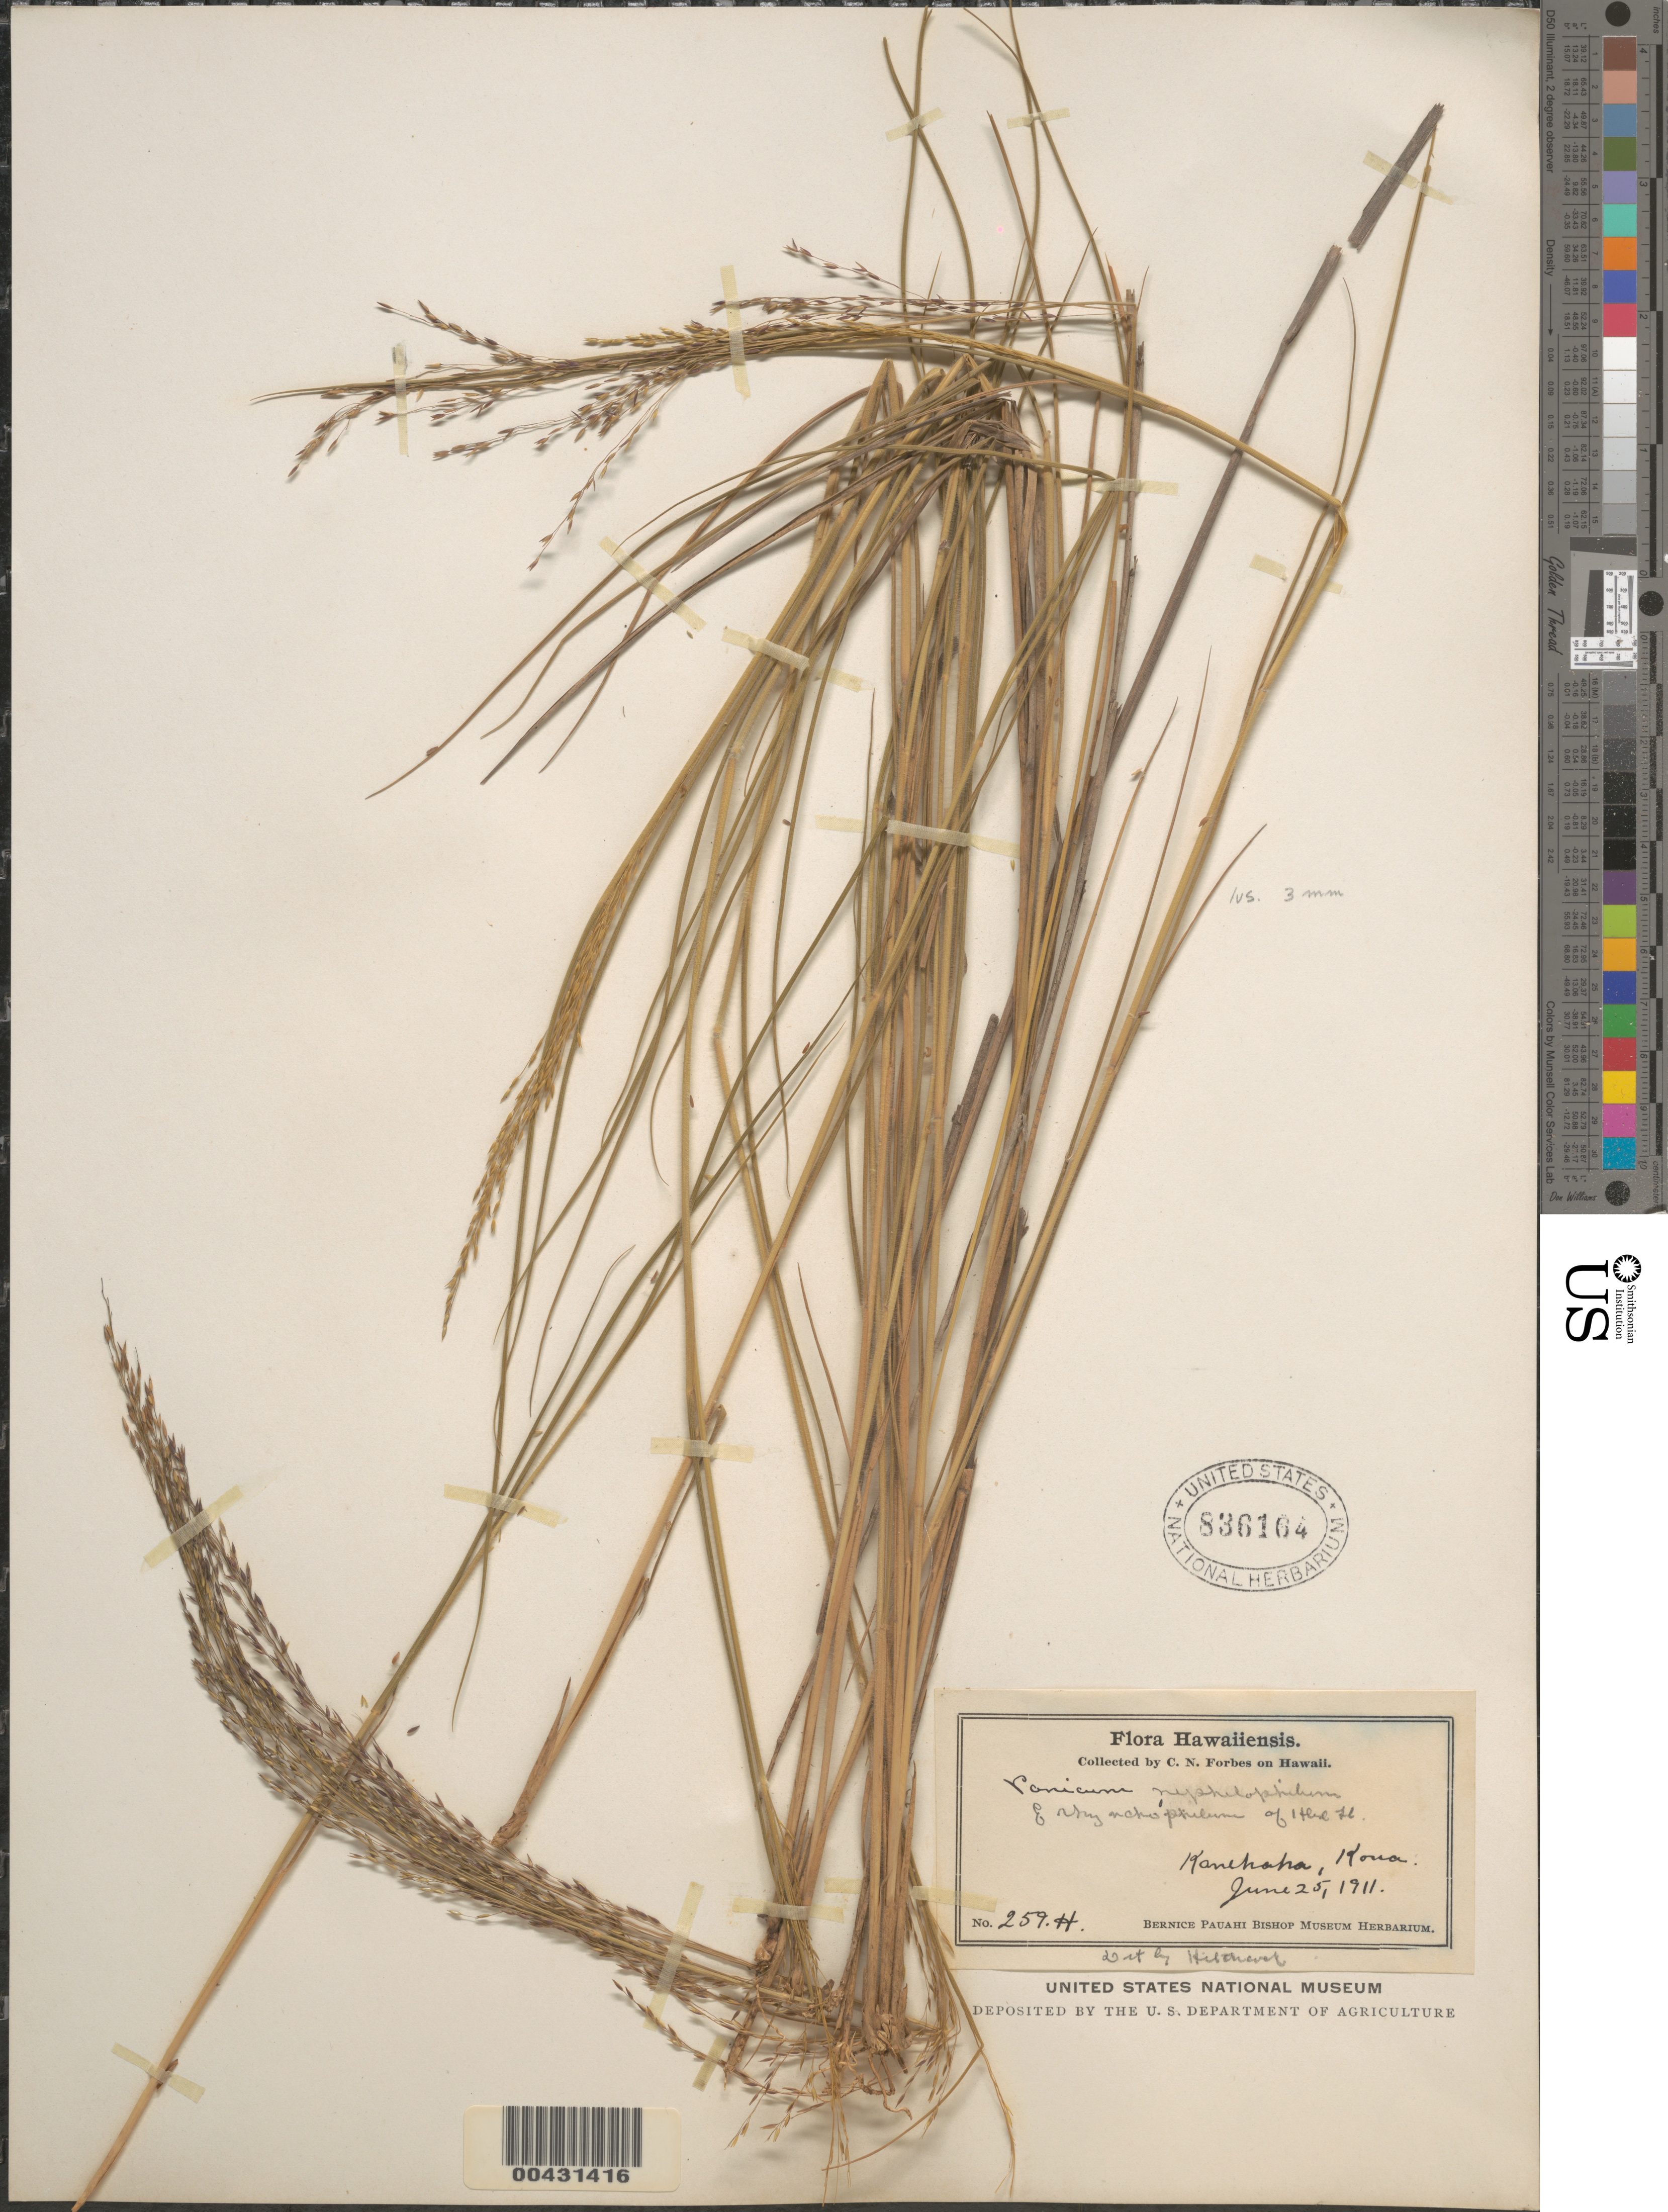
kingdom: Plantae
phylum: Tracheophyta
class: Liliopsida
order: Poales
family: Poaceae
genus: Panicum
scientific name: Panicum tenuifolium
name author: Hook. & Arn.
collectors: C. N. Forbes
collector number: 259.H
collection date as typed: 25 Jun 1911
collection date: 1911-06-25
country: United States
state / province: Hawaii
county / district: Hawaii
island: Hawaii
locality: Kanehaha, Kona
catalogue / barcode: US 836164